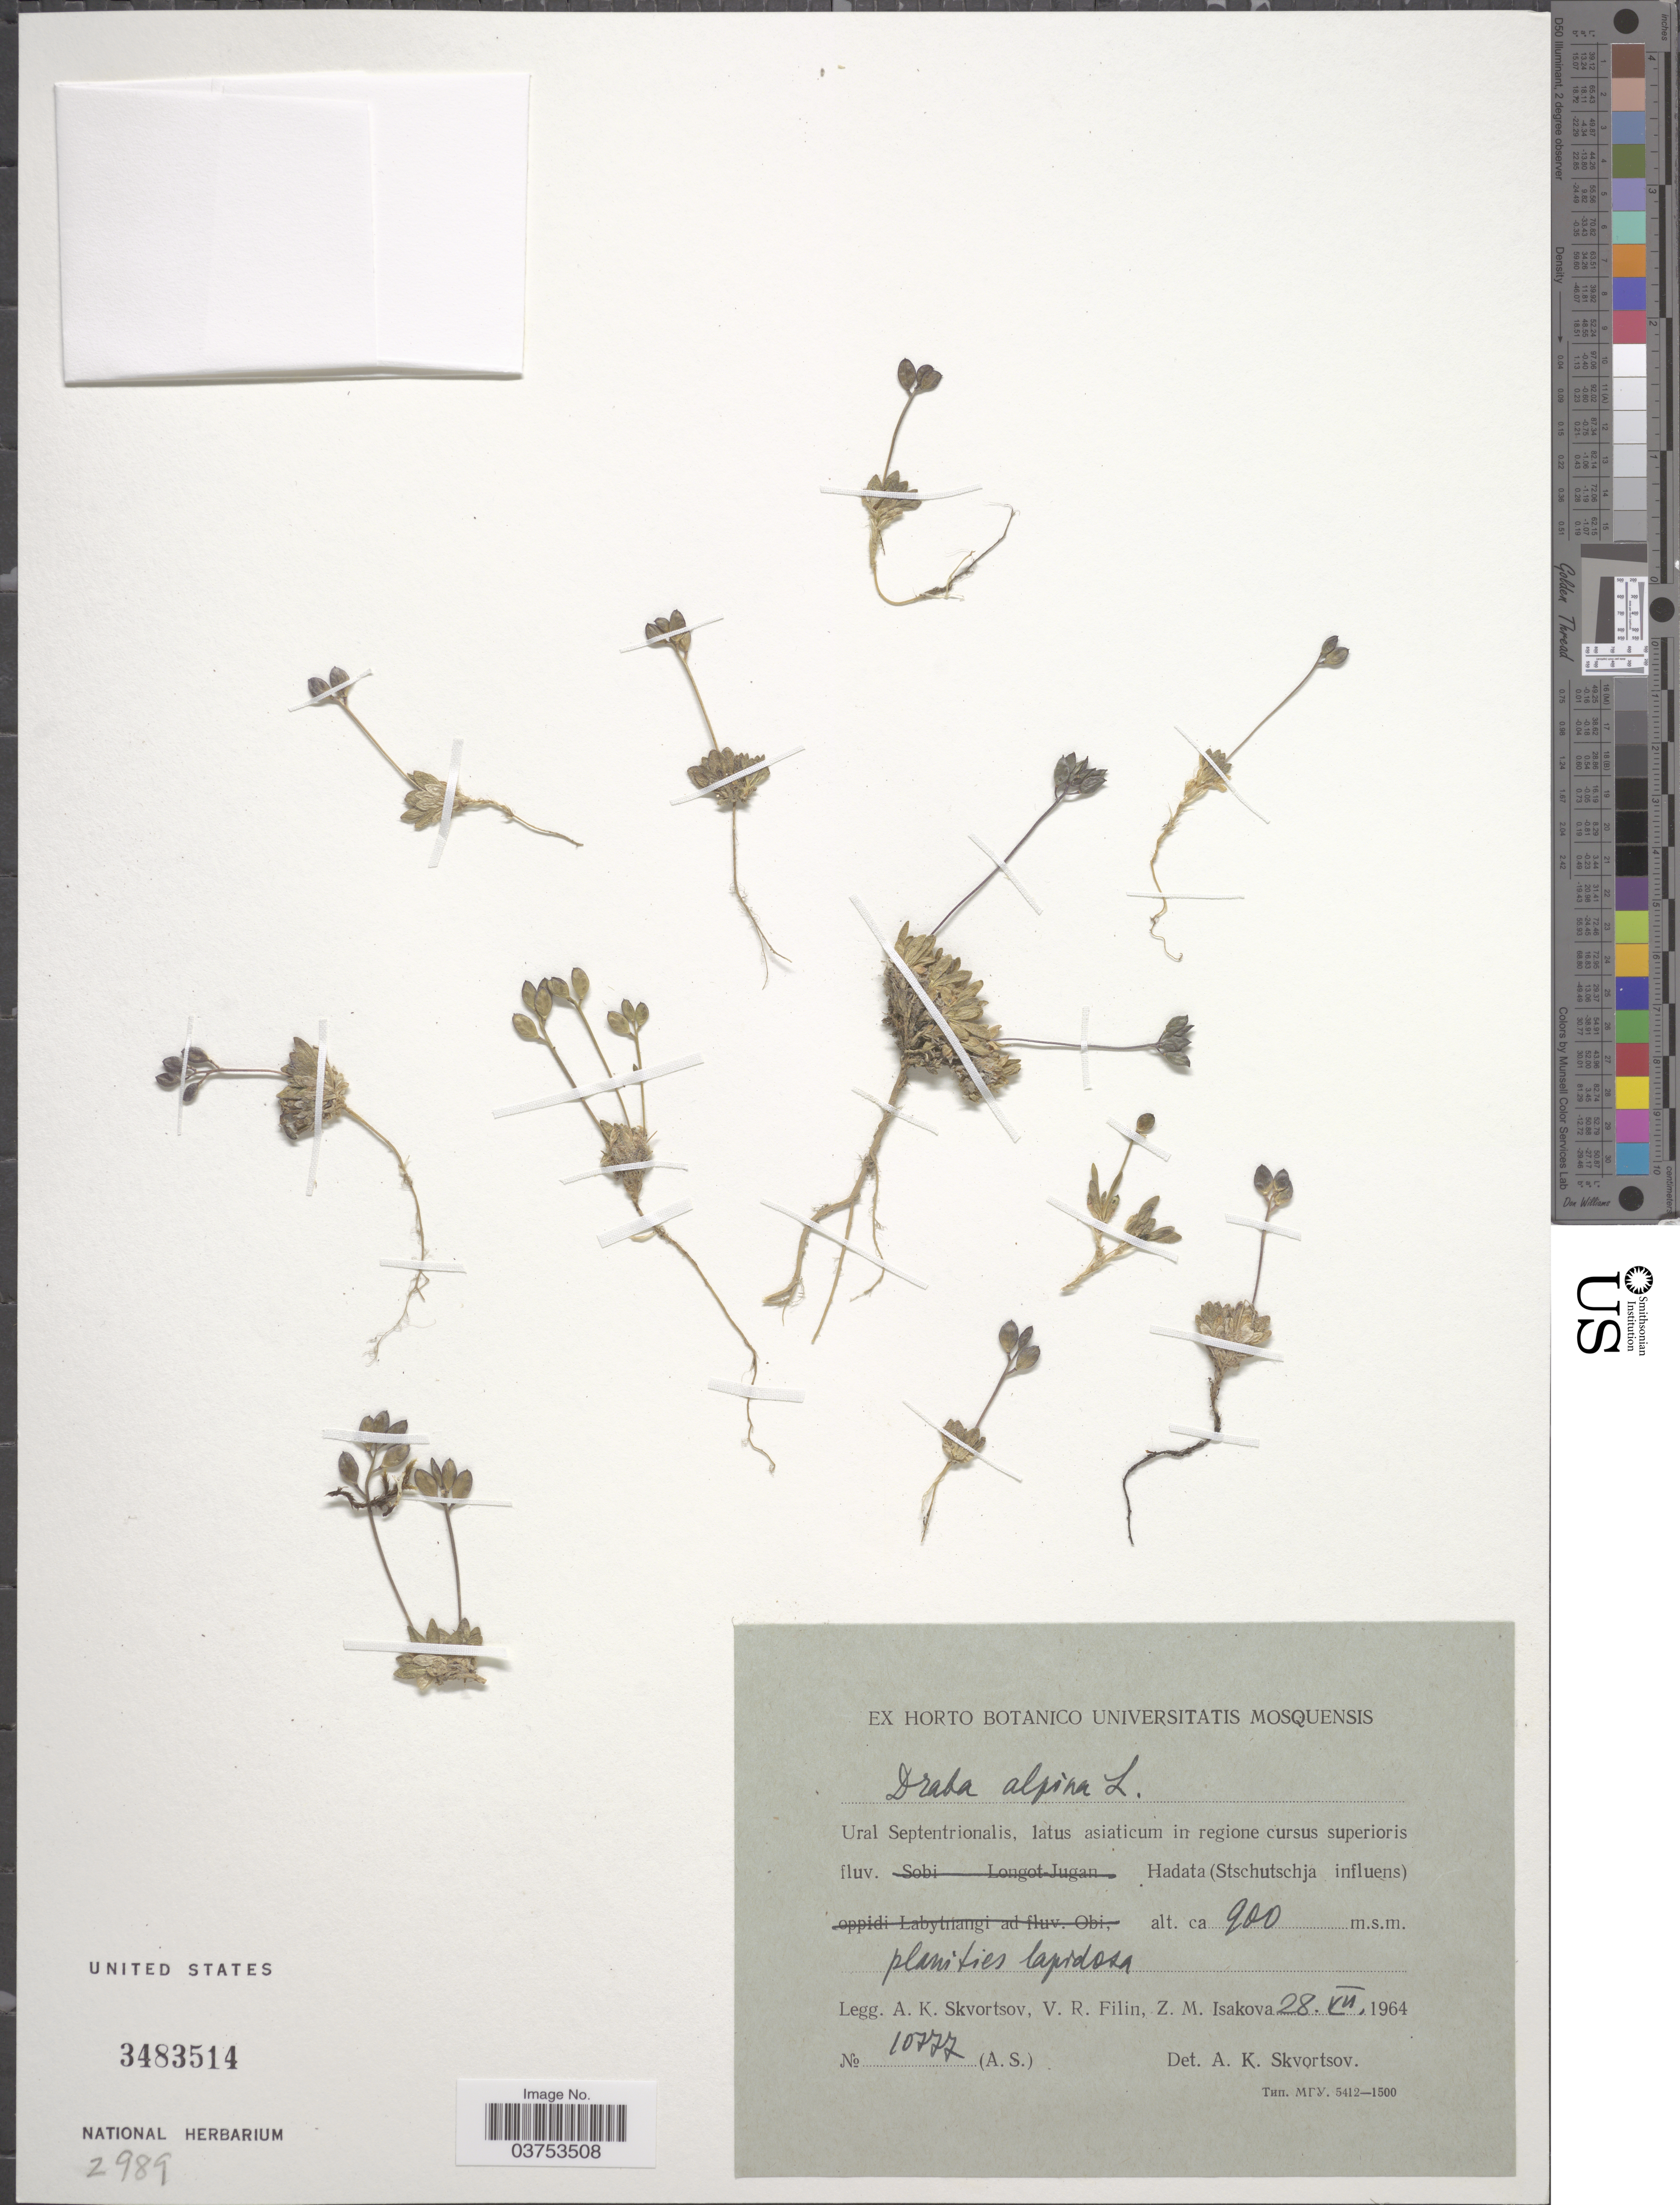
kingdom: Plantae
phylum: Tracheophyta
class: Magnoliopsida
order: Brassicales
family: Brassicaceae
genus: Draba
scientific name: Draba alpina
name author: L.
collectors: A. K. Skvortsov, V. Filin & Z. Isakova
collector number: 10777 (A.S.)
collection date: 1964-07-28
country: Russian Federation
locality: Ural Septentrionalis, latus asiaticum in regione cursus superioris fluv. Hadata (Stschutschja influens).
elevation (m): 900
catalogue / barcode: US 3483514